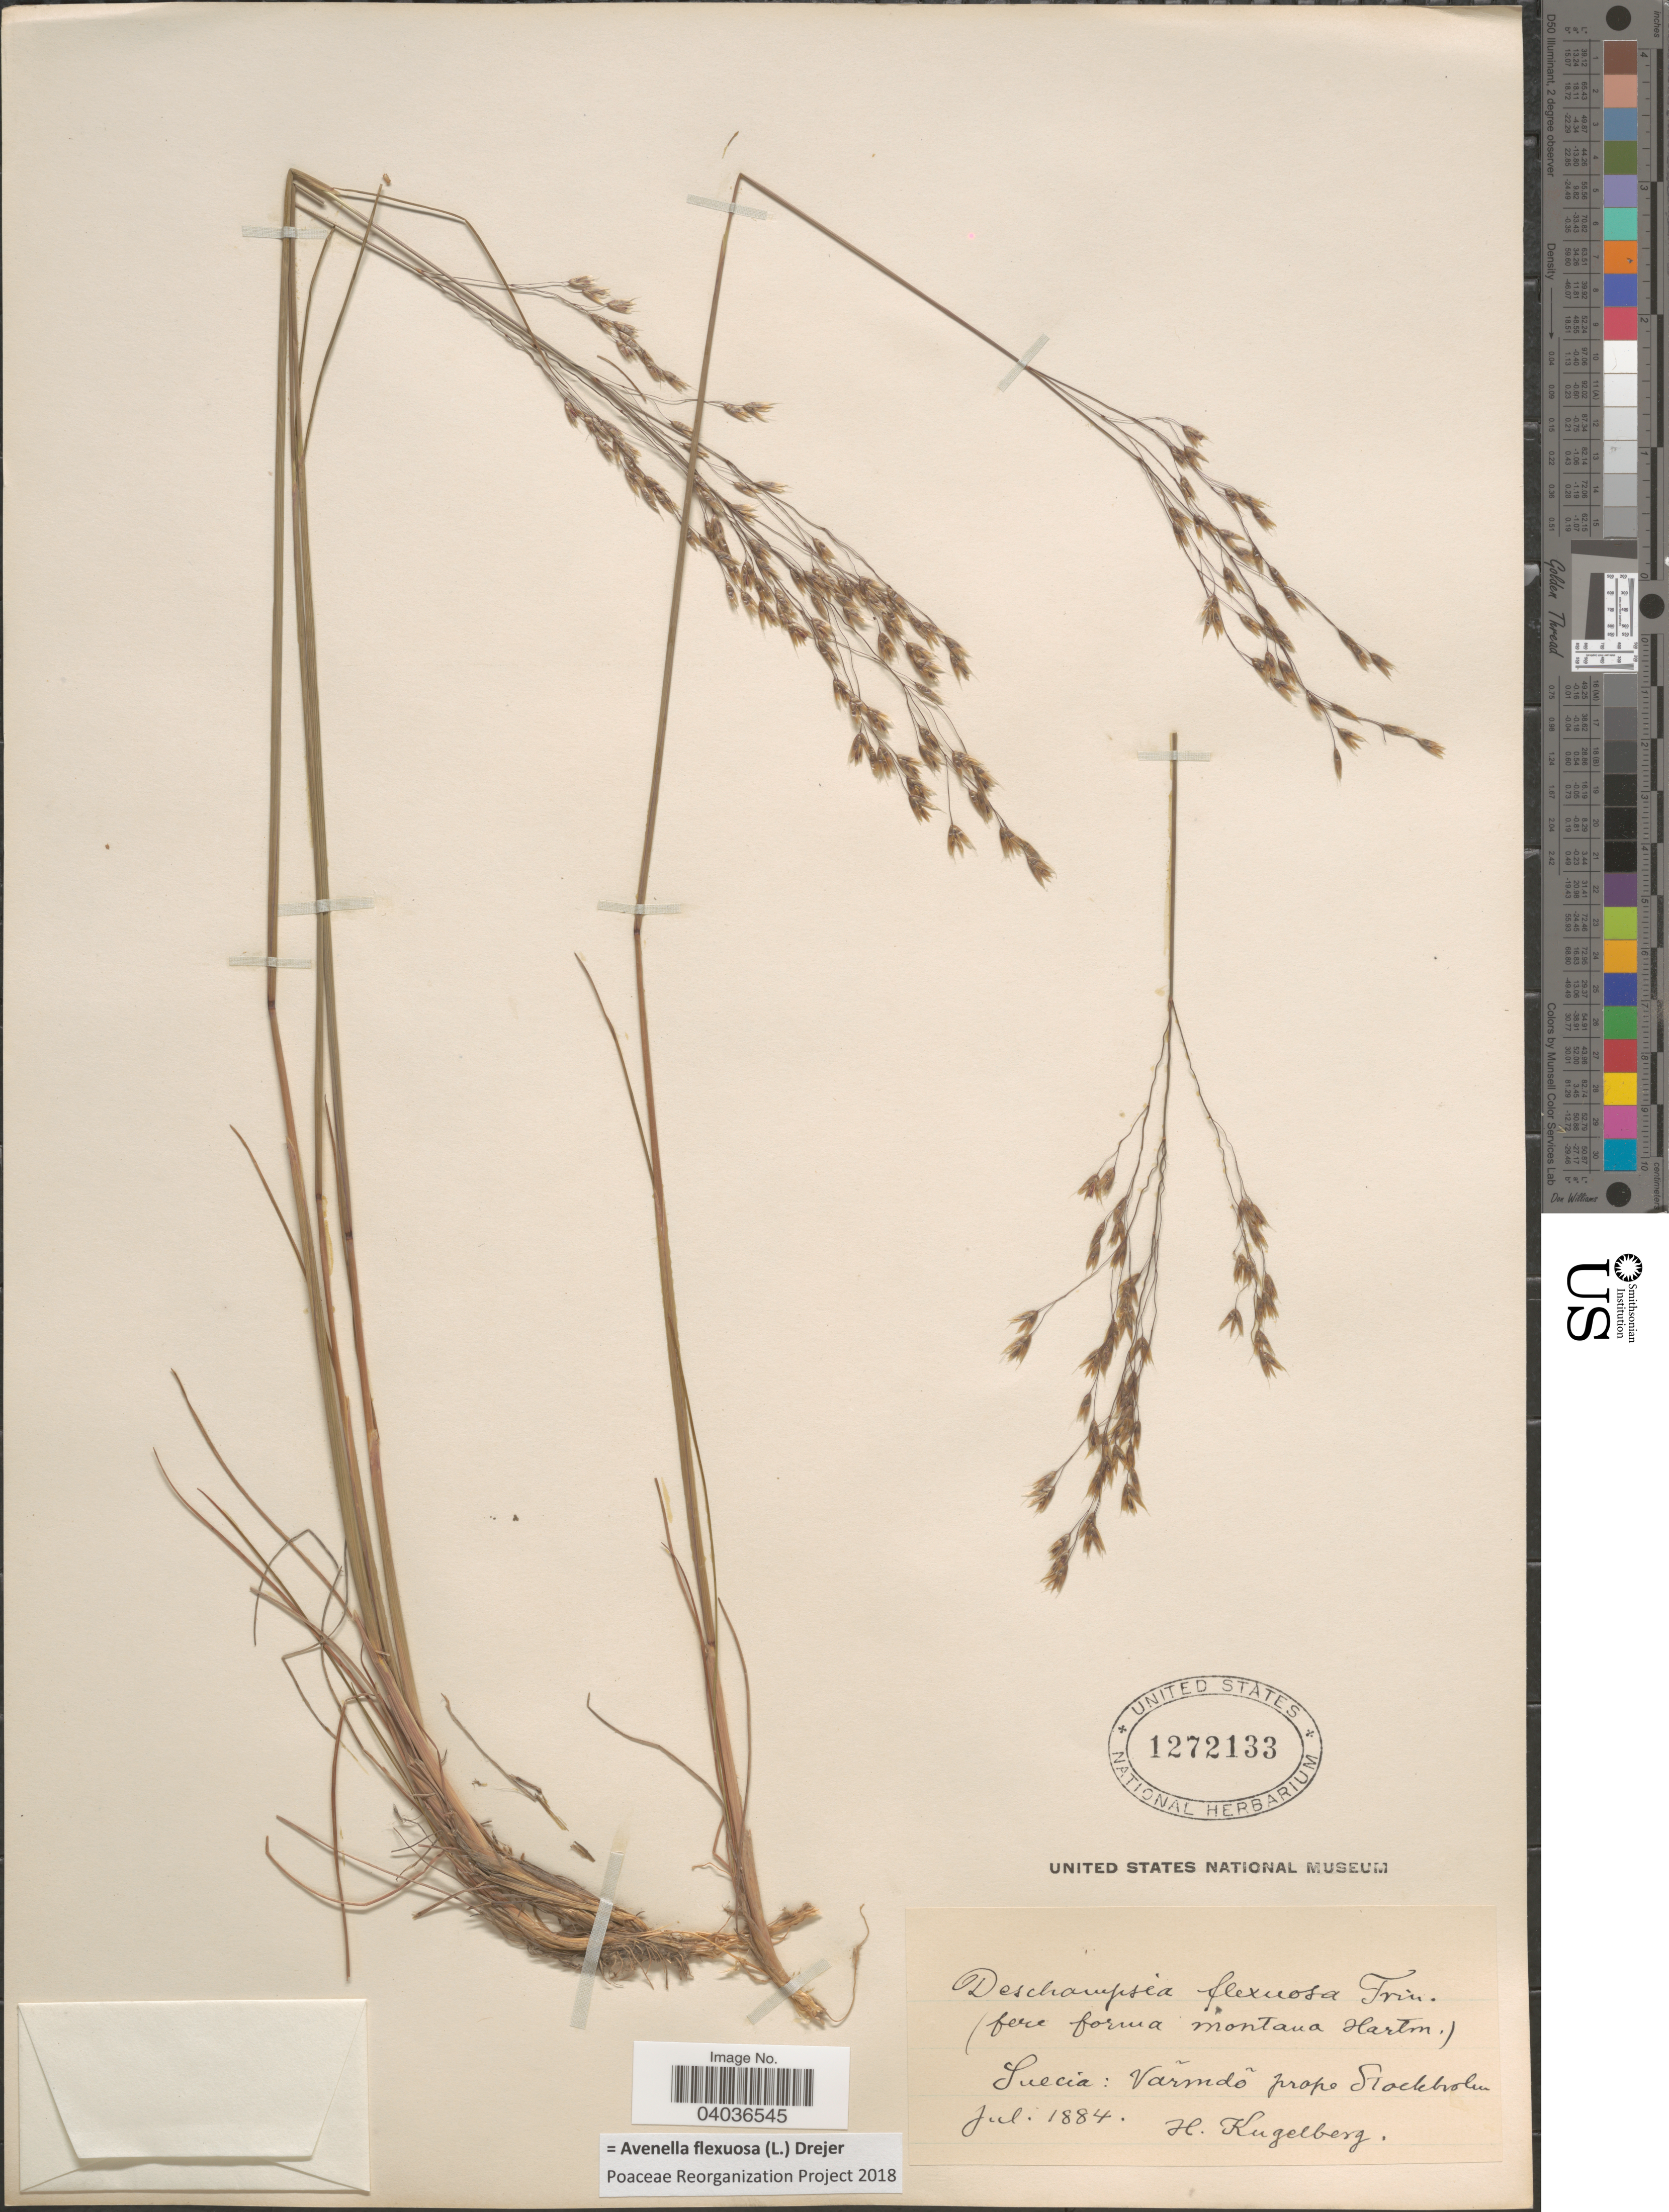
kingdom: Plantae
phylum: Tracheophyta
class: Liliopsida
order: Poales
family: Poaceae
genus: Avenella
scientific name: Avenella flexuosa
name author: (L.) Drejer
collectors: H. Kugelberg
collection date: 1884-07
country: Sweden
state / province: Stockholm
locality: Suecia: Varmdõ prope Stockholm.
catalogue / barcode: US 1272133